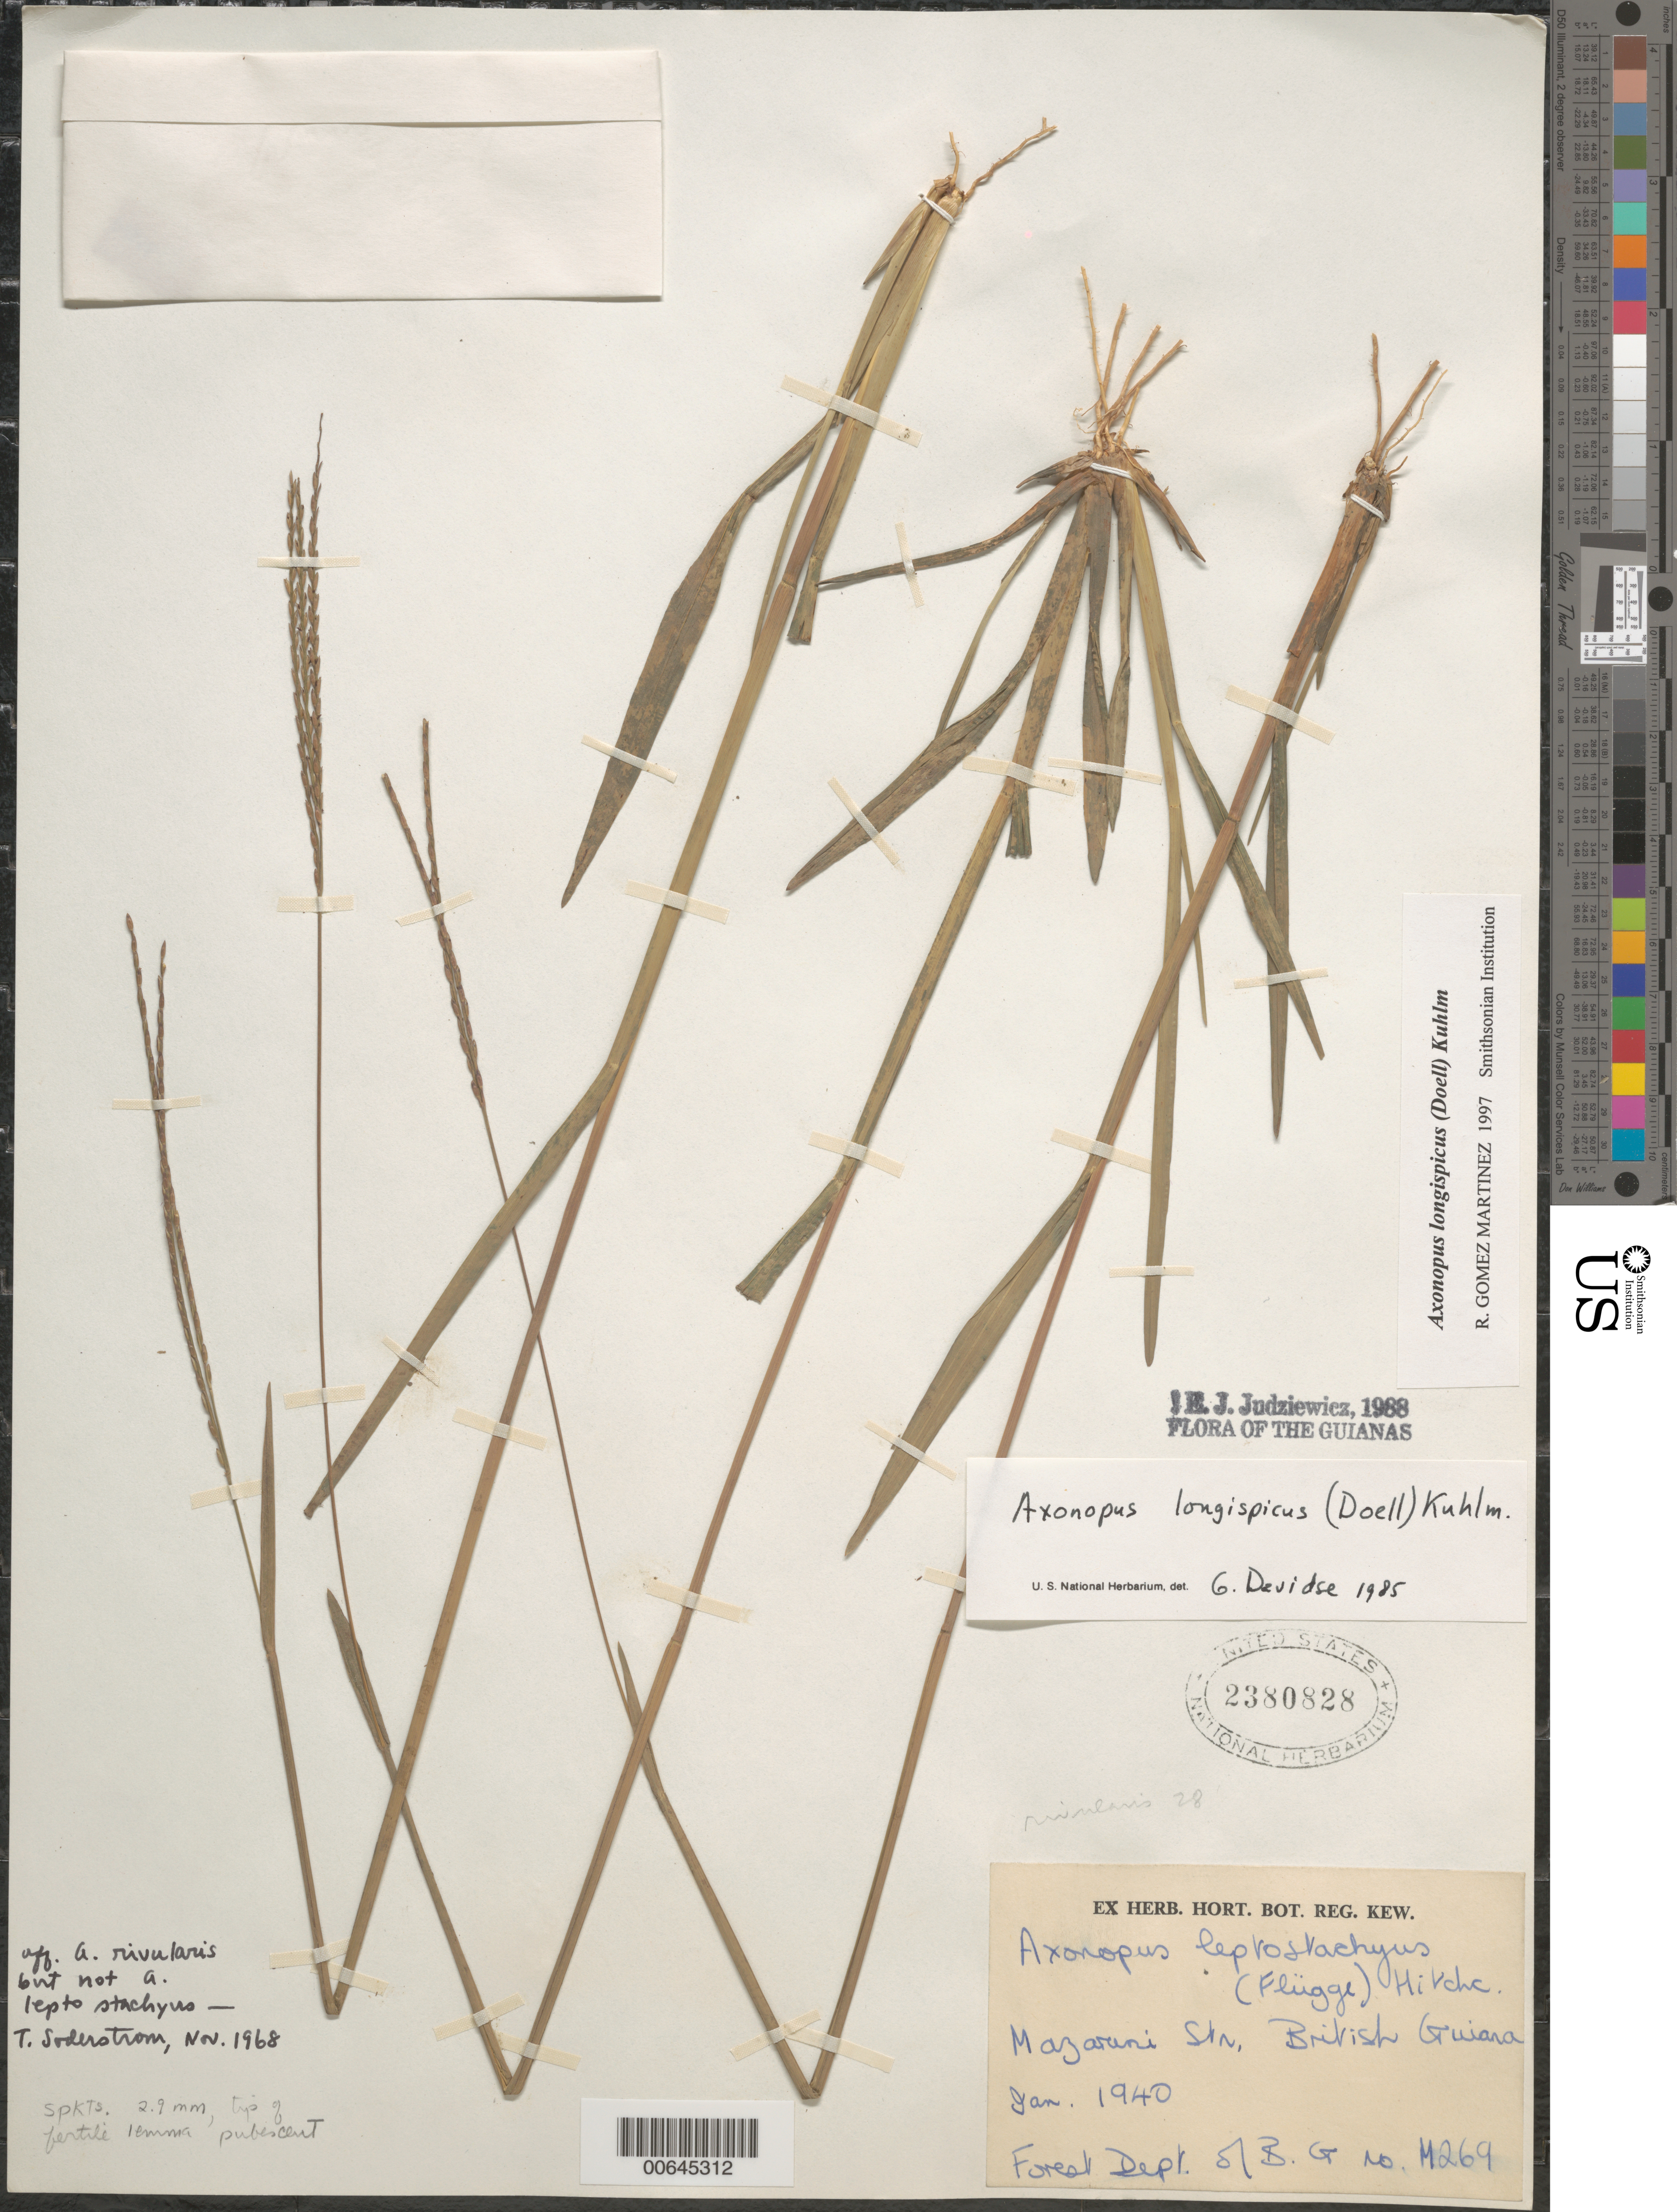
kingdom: Plantae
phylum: Tracheophyta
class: Liliopsida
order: Poales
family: Poaceae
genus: Axonopus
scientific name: Axonopus longispicus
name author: (Döll) Kuhlm.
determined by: Judziewicz, E. J.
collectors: Forest Dept. B. G. & British Guiana Forestry Dept.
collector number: M 269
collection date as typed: October 1888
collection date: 1888-10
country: Guyana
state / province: Cuyuni-Mazaruni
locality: Mazaruni Station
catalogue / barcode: US 2380828